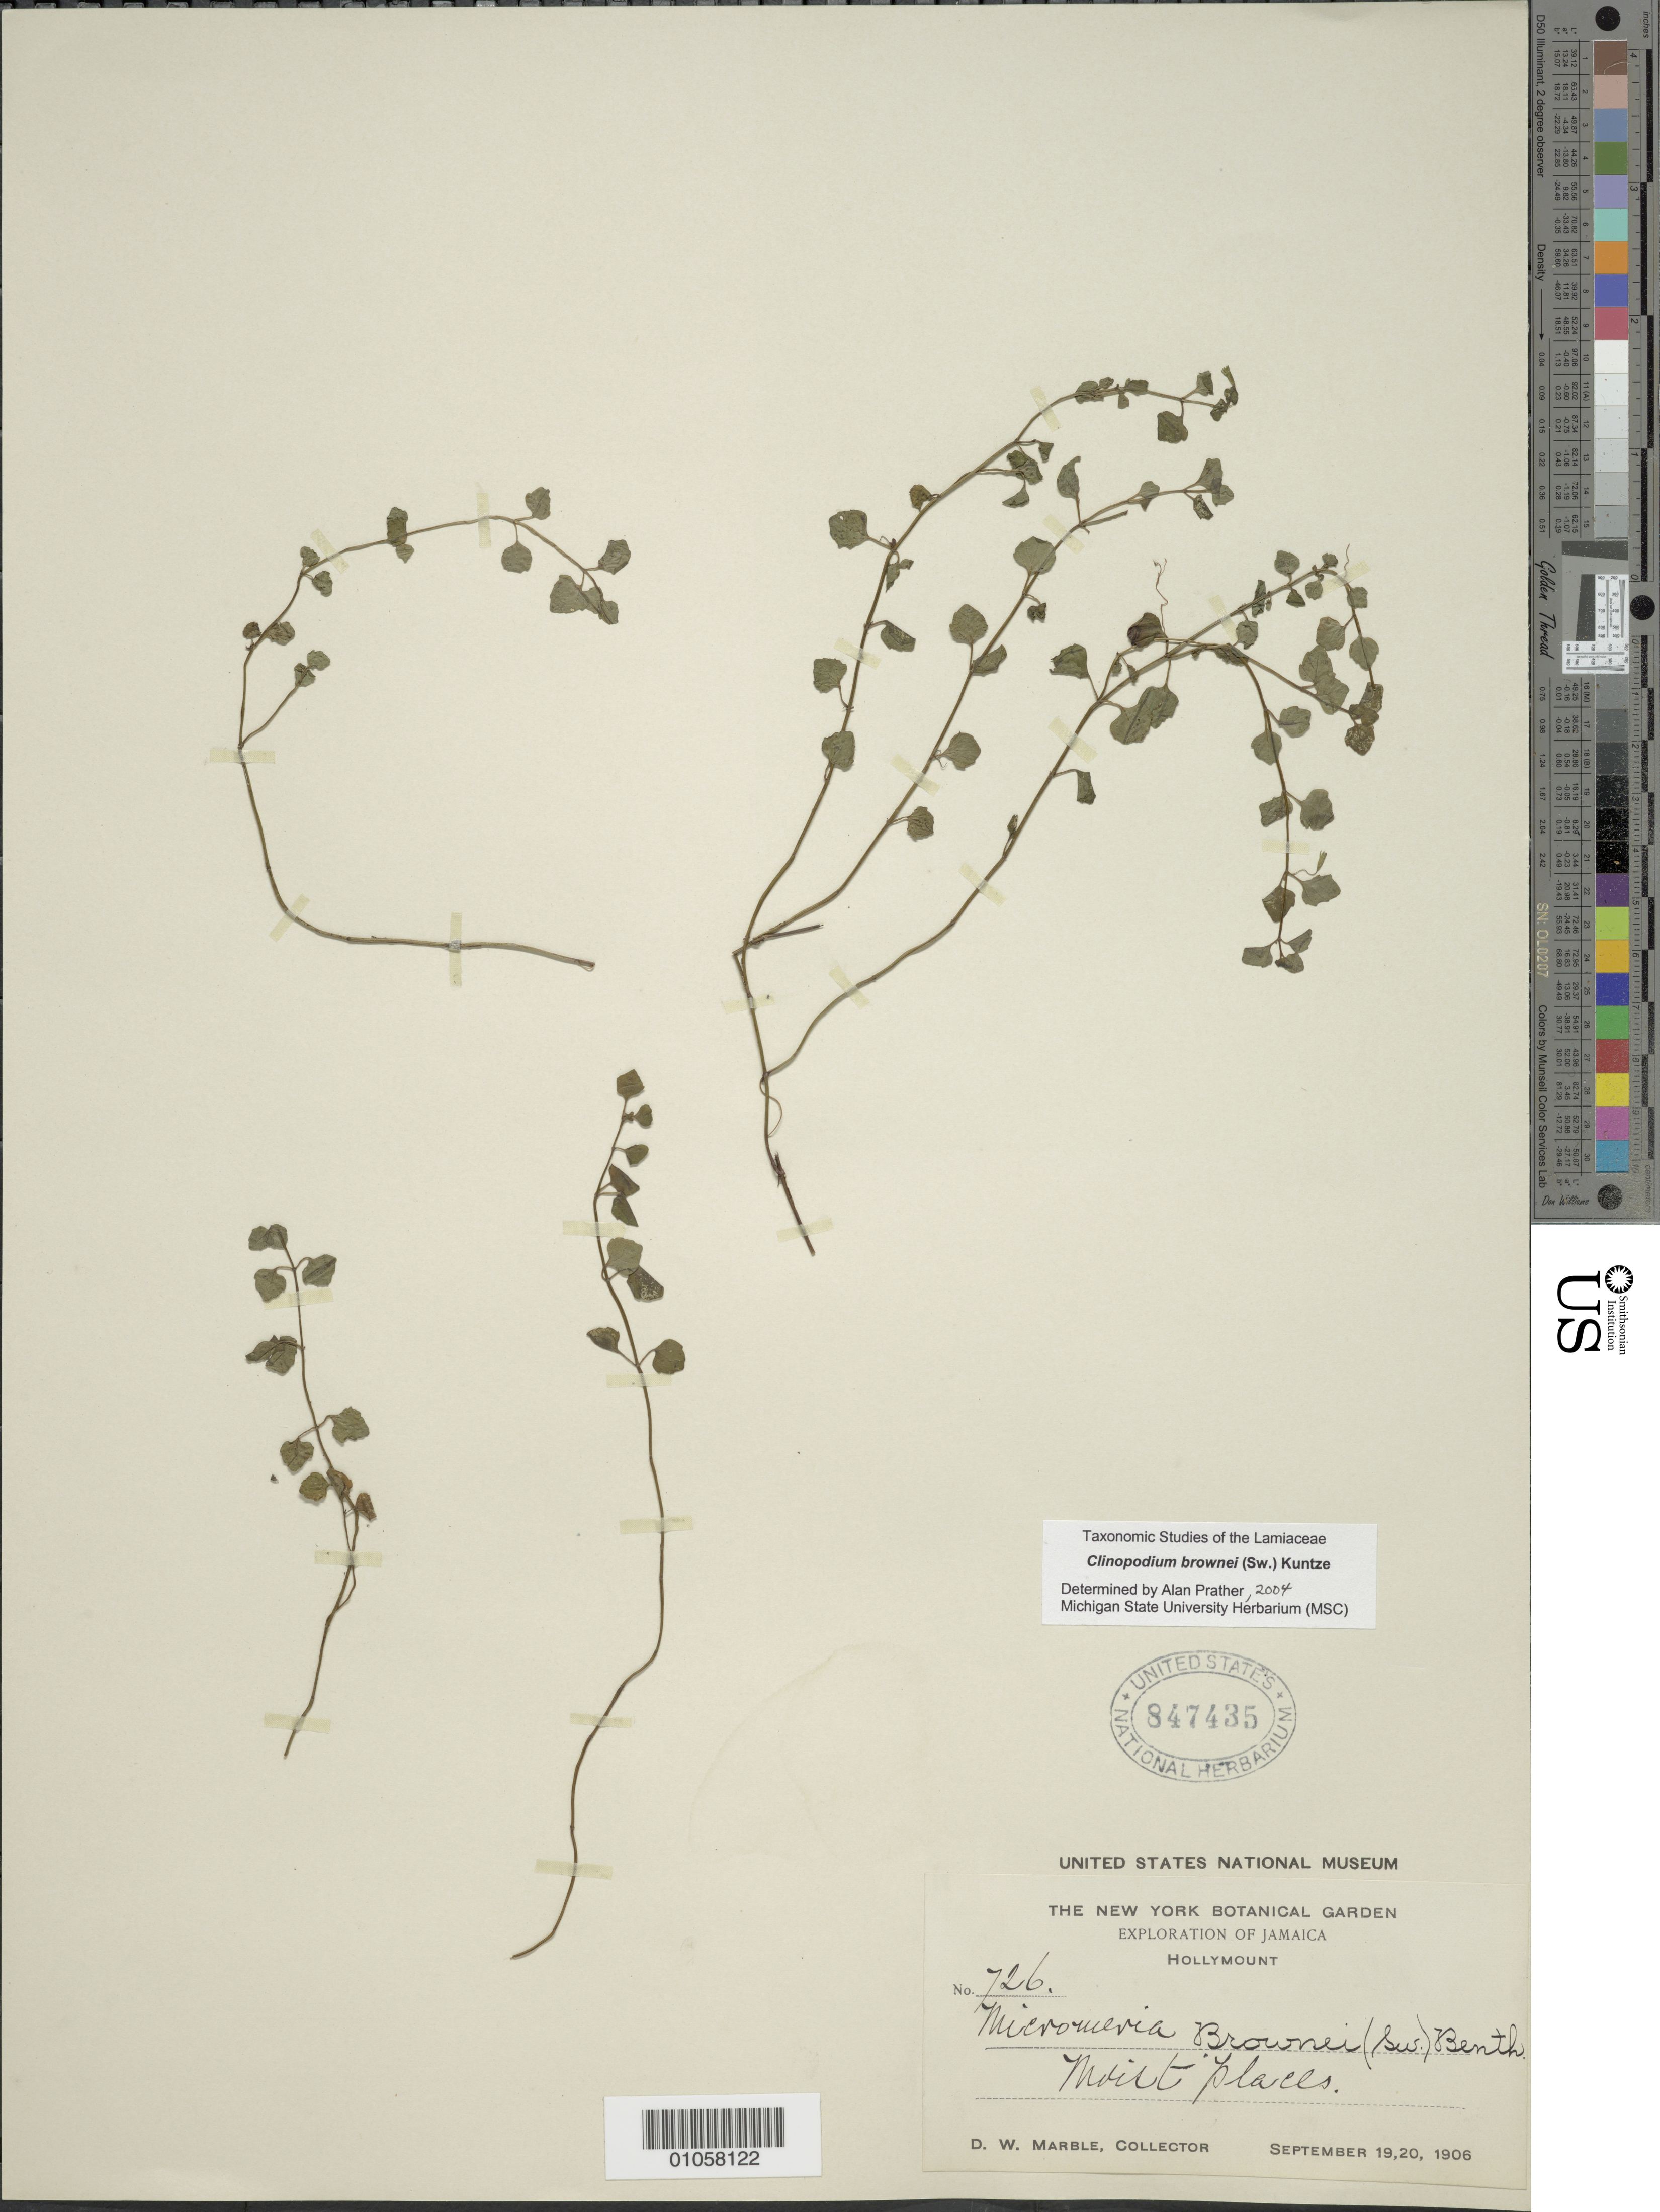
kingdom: Plantae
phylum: Tracheophyta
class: Magnoliopsida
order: Lamiales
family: Lamiaceae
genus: Clinopodium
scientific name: Clinopodium brownei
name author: (Sw.) Kuntze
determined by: Prather, L. A.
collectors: D. W. Marble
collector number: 726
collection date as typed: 19 Sep 1906 and 20 Sep 1906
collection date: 1906-09-19,1906-09-20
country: Jamaica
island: Jamaica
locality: Hollymount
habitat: Moist places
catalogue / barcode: US 847435